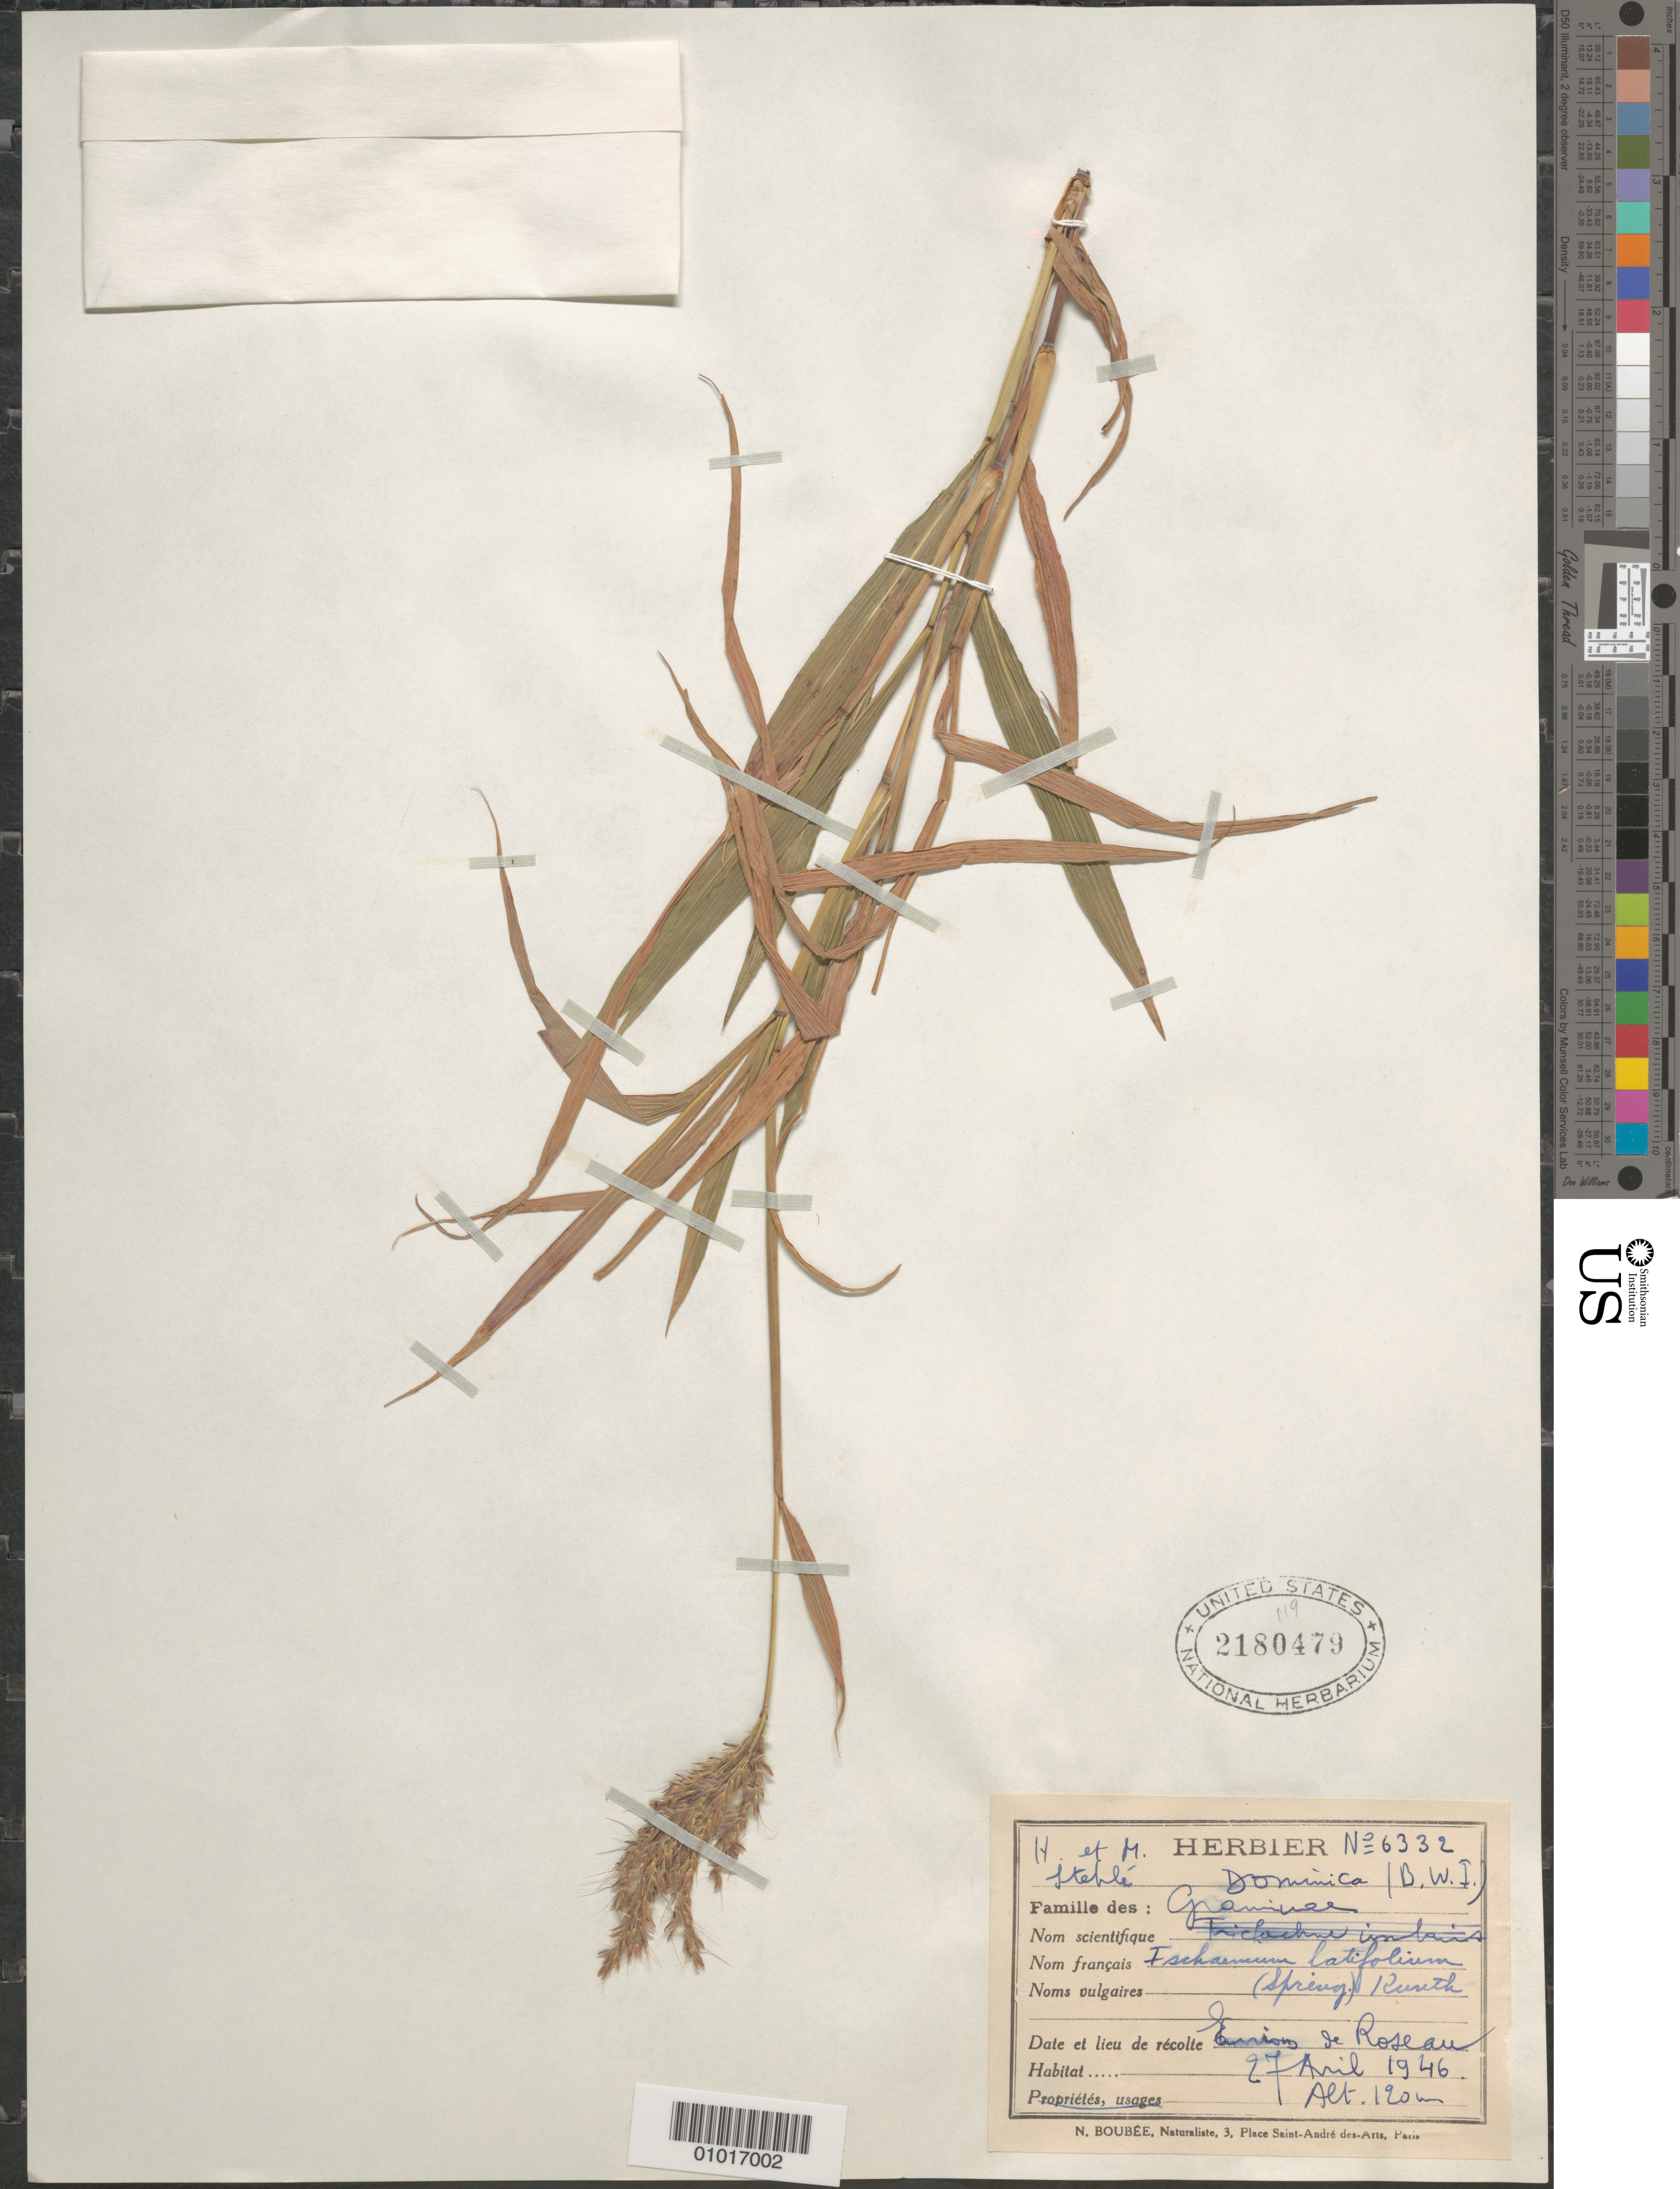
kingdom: Plantae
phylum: Tracheophyta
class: Liliopsida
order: Poales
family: Poaceae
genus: Ischaemum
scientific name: Ischaemum latifolium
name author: (Spreng.) Kunth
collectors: H. Stehlé & M. Stehlé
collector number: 6332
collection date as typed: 27 Apr 1946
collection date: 1946-04-27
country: Dominica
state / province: St. George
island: Dominica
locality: Roseau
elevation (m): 120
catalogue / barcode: US 2180479